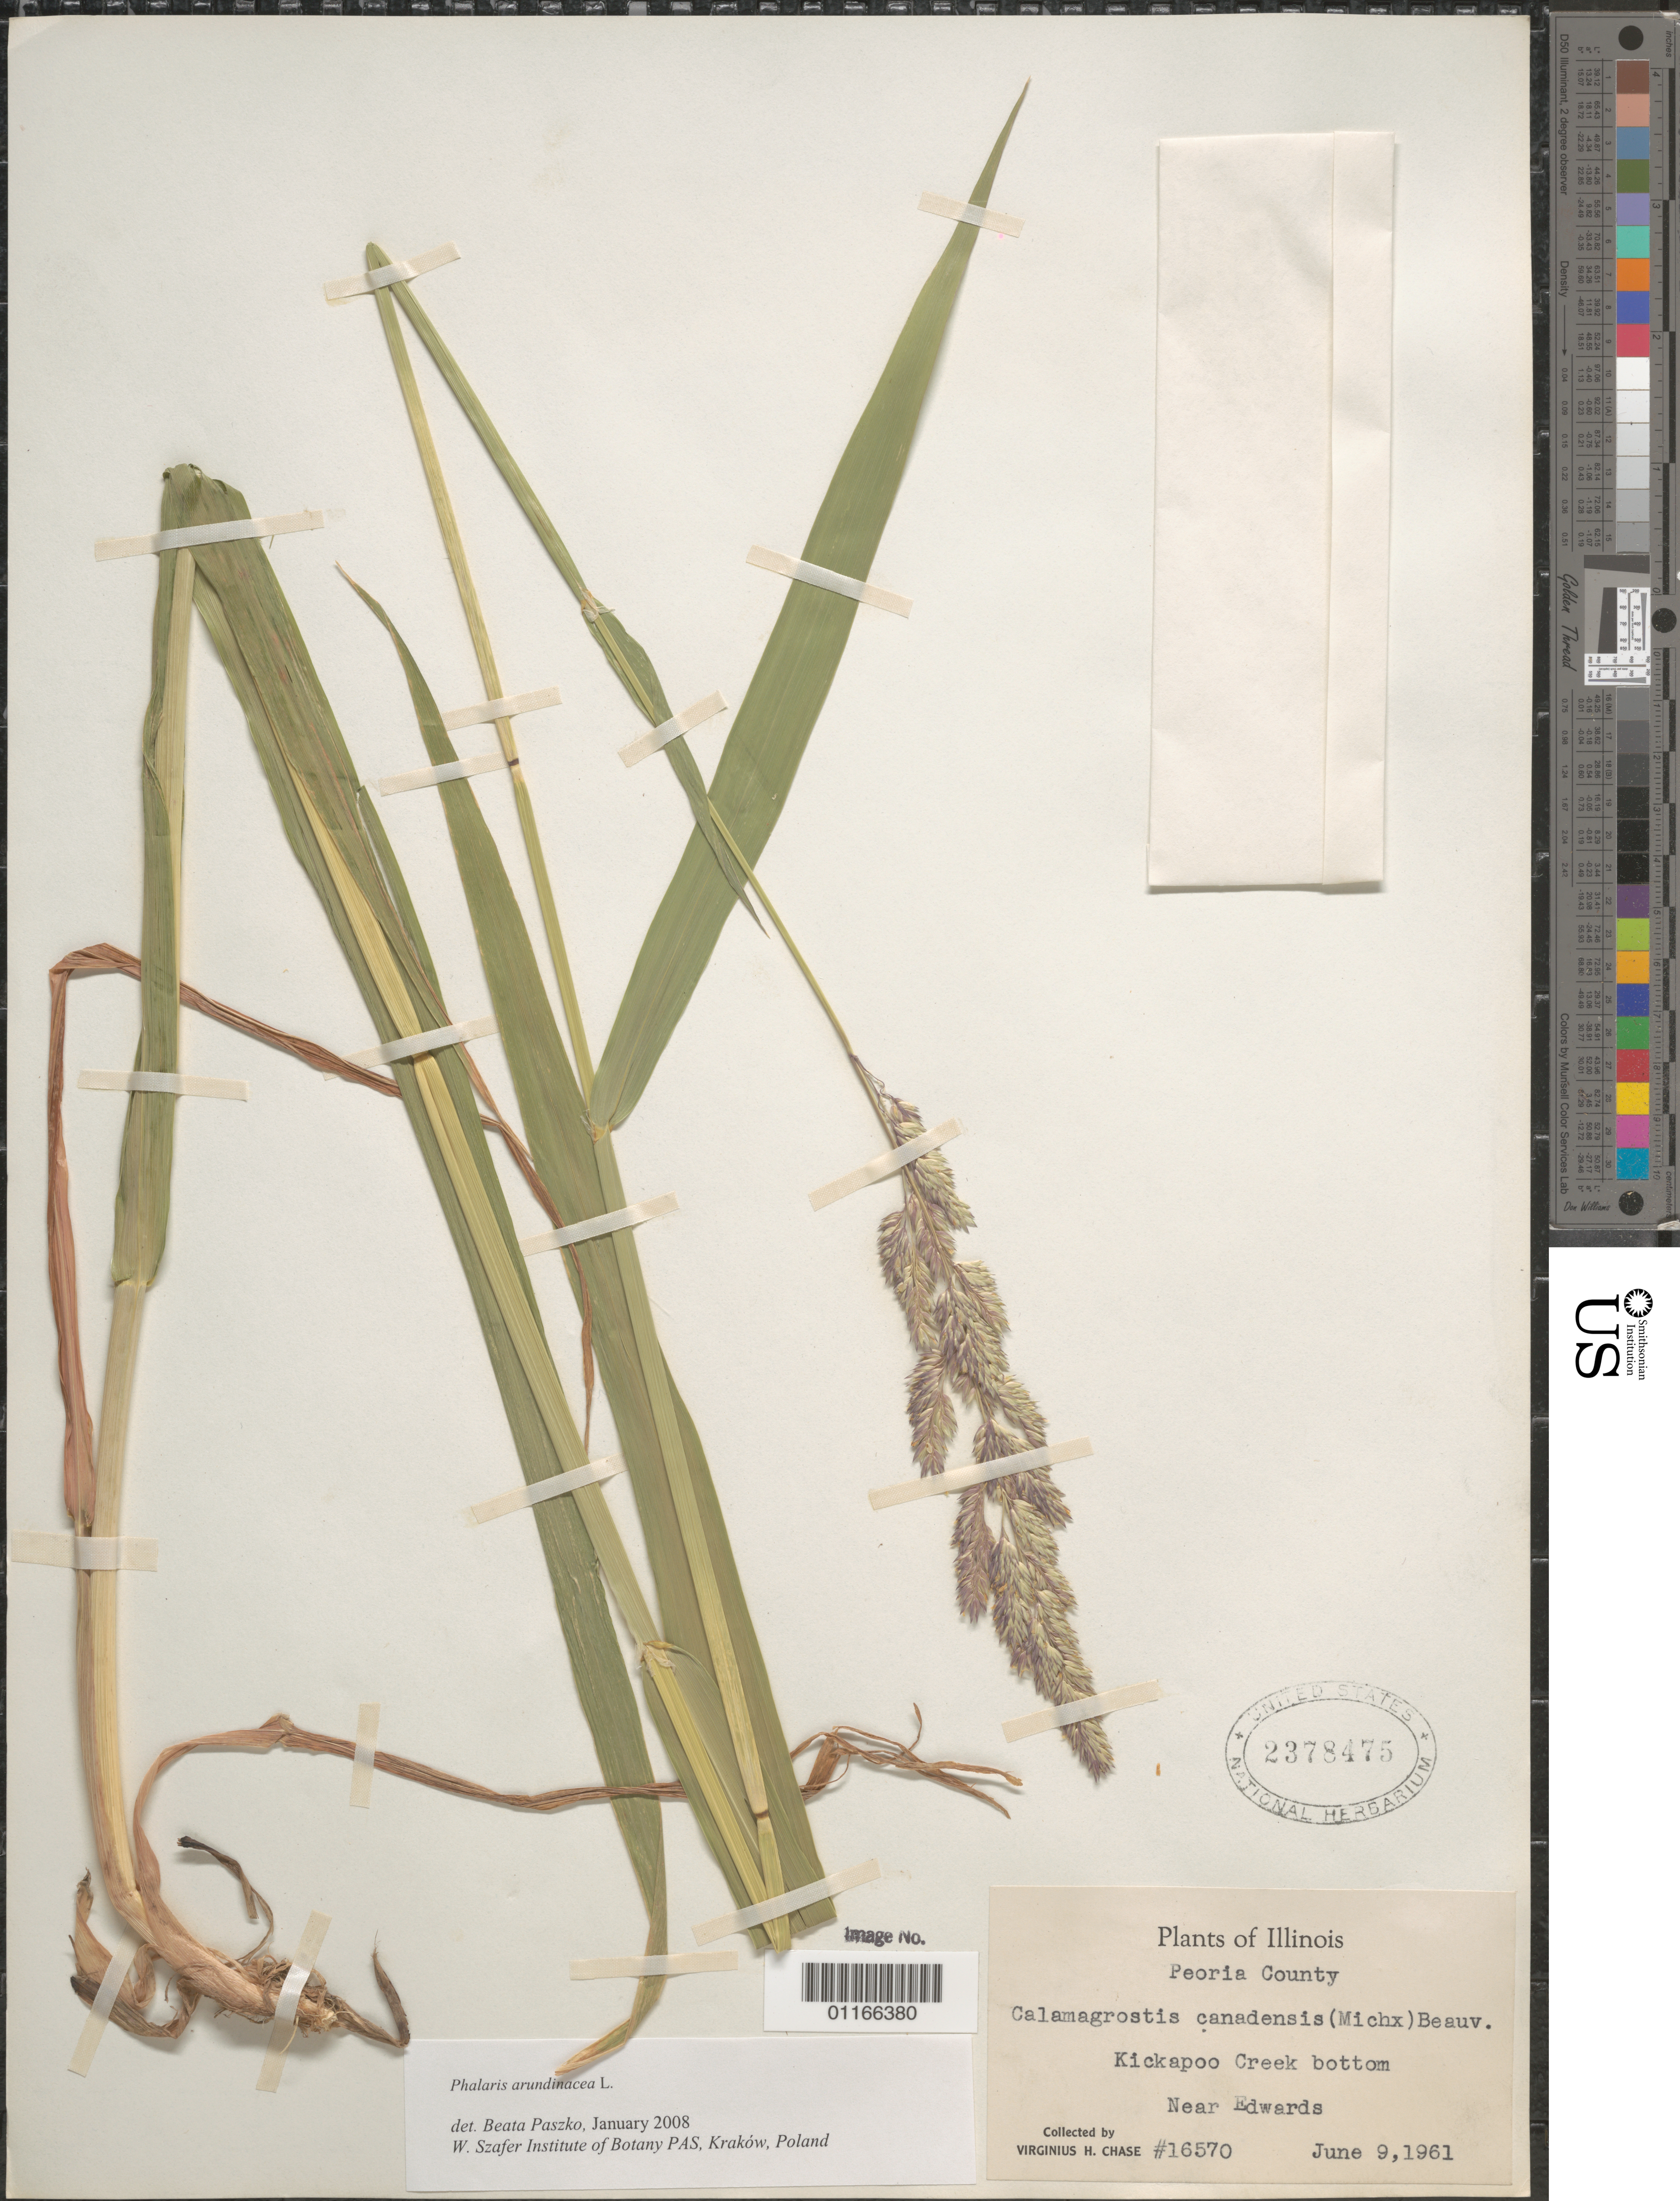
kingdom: Plantae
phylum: Tracheophyta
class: Liliopsida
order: Poales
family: Poaceae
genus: Phalaris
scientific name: Phalaris arundinacea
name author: L.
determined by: Paszko, B.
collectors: V. H. Chase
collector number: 16570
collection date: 1961-06-09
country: United States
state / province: Illinois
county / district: Peoria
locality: Kickapoo Creek bottom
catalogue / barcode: US 2378475